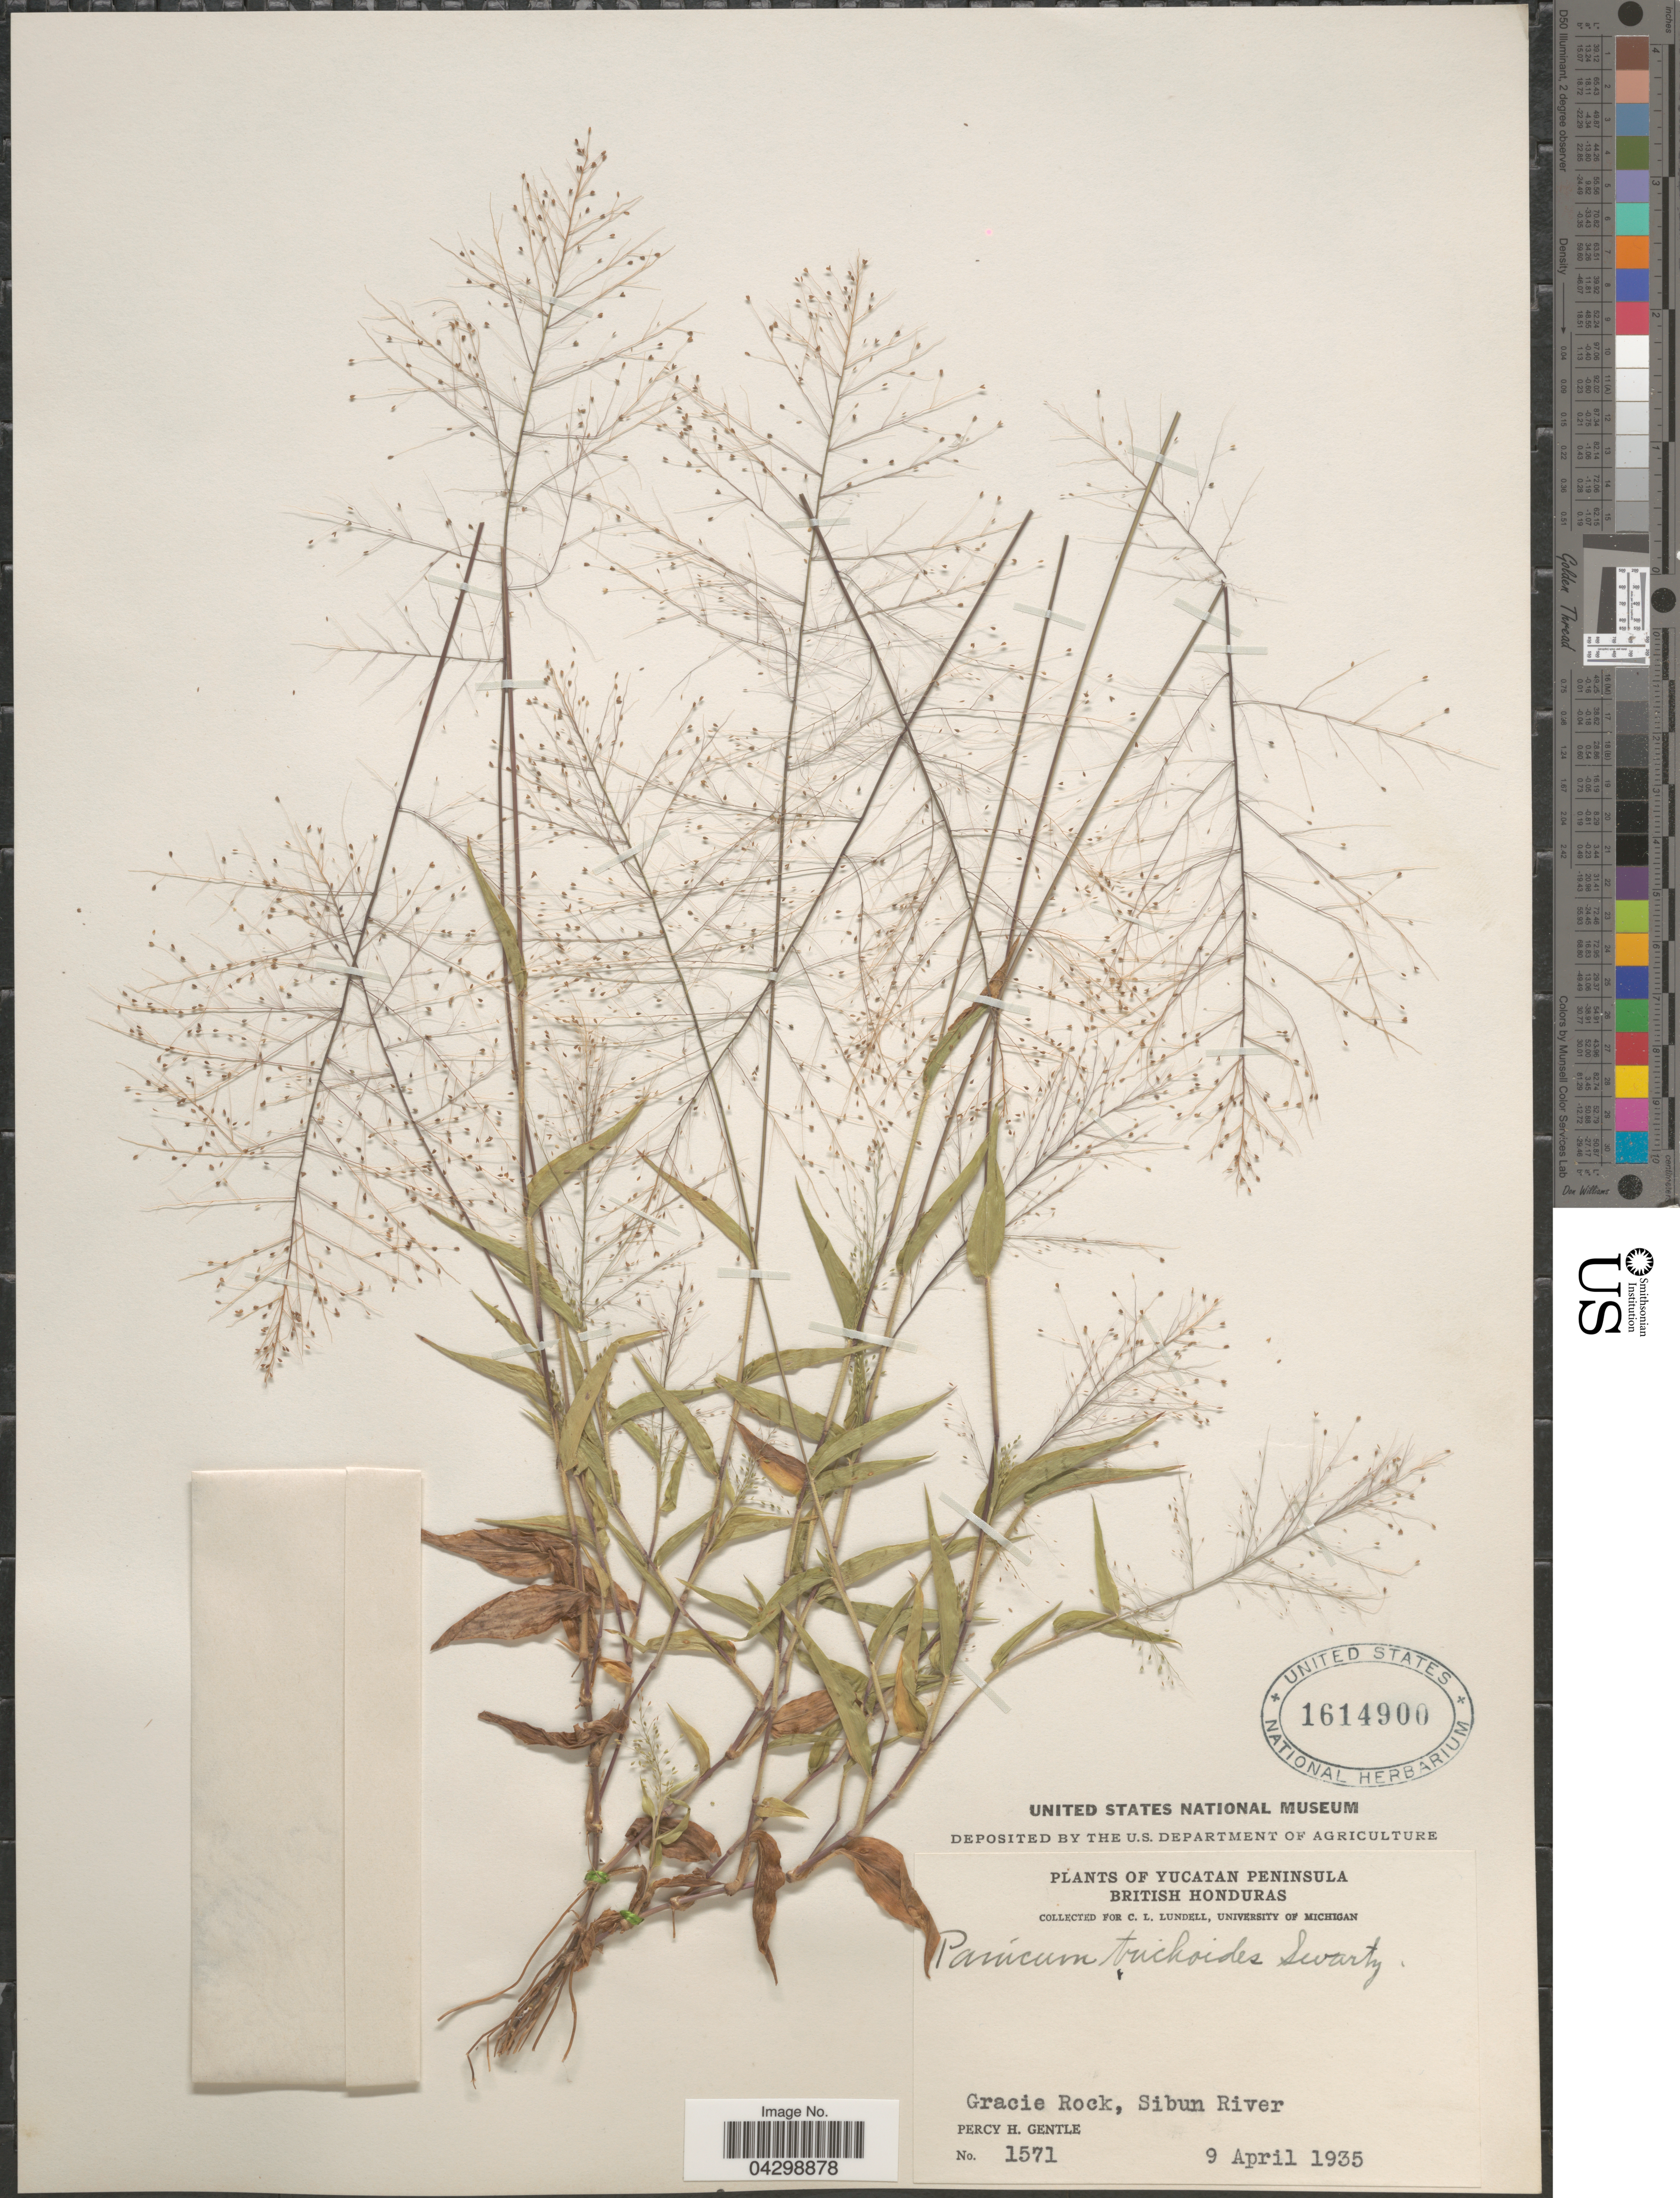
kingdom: Plantae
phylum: Tracheophyta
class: Liliopsida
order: Poales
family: Poaceae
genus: Panicum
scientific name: Panicum trichoides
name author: Sw.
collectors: P. H. Gentle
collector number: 1571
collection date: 1935-04-09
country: Belize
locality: Yucatan Peninsula. British Honduras. Gracie Rock, Sibun River.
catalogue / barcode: US 1614900